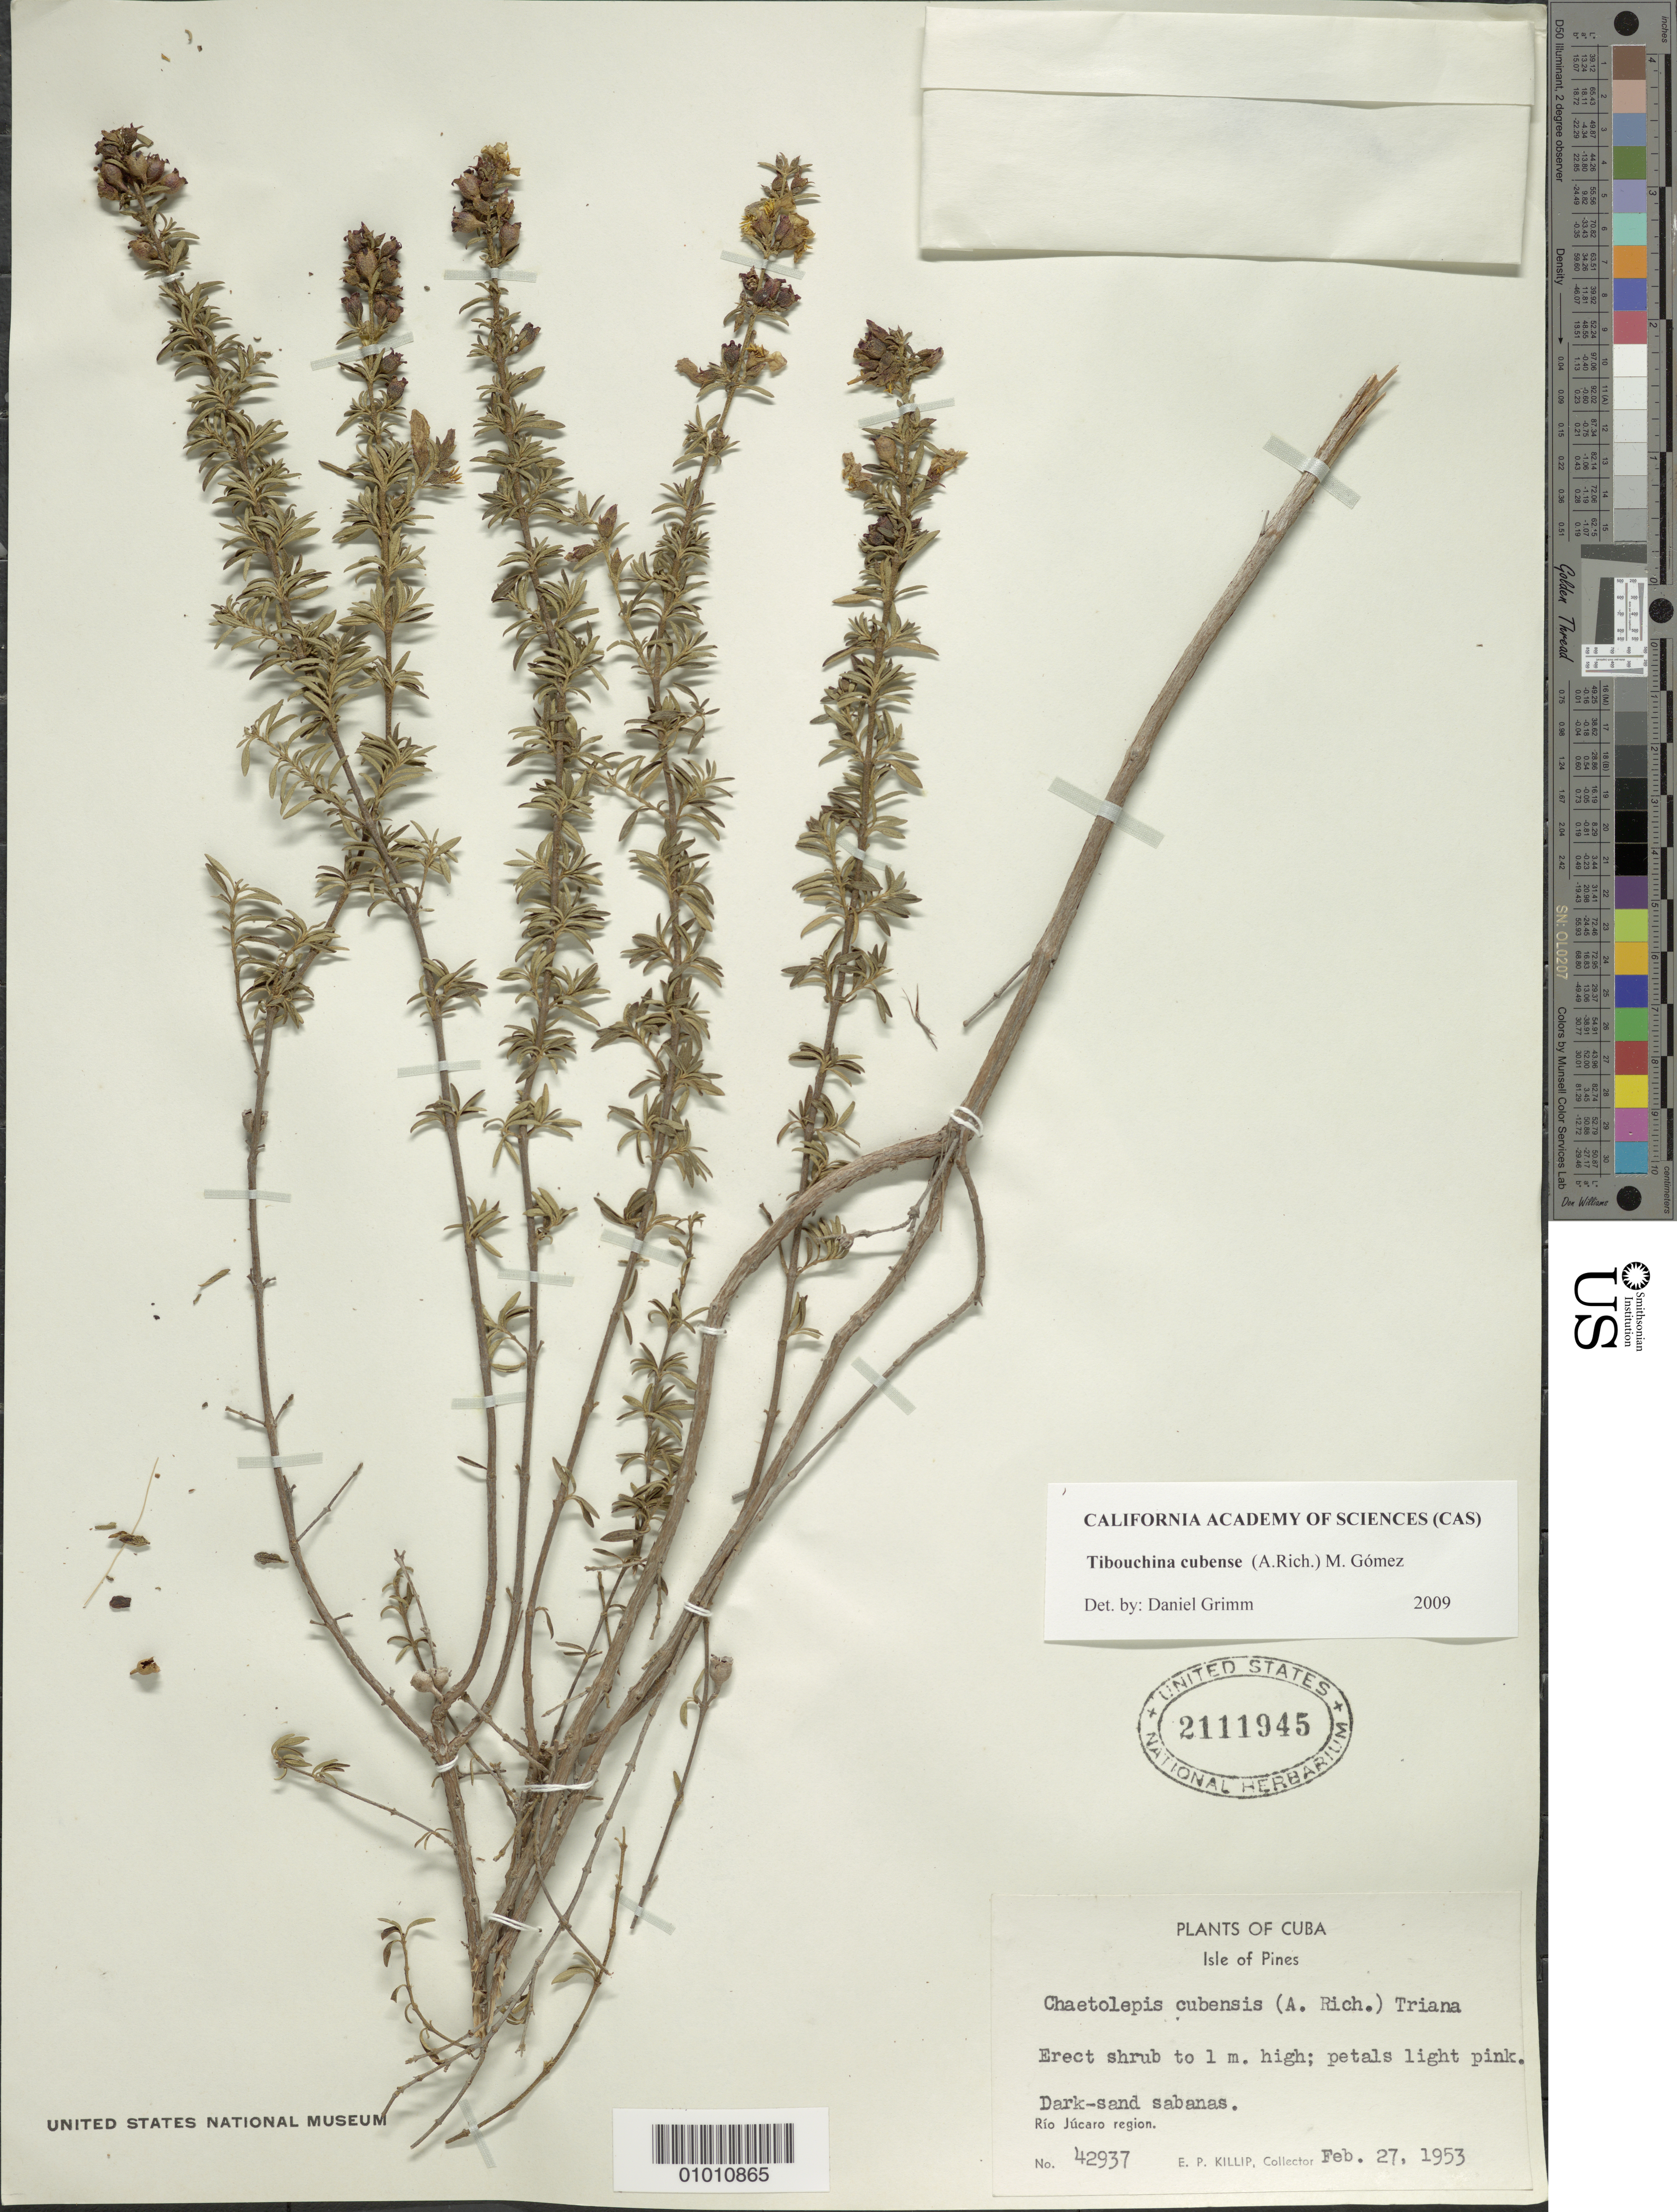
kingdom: Plantae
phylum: Tracheophyta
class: Magnoliopsida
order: Myrtales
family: Melastomataceae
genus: Arthrostemma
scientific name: Arthrostemma cubense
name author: A. Rich.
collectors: E. P. Killip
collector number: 42937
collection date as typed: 27 Feb 1953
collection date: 1953-02-27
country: Cuba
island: Isla de la Juventud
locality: Río Júcaro region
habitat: Dark sand savanna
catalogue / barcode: US 2111945